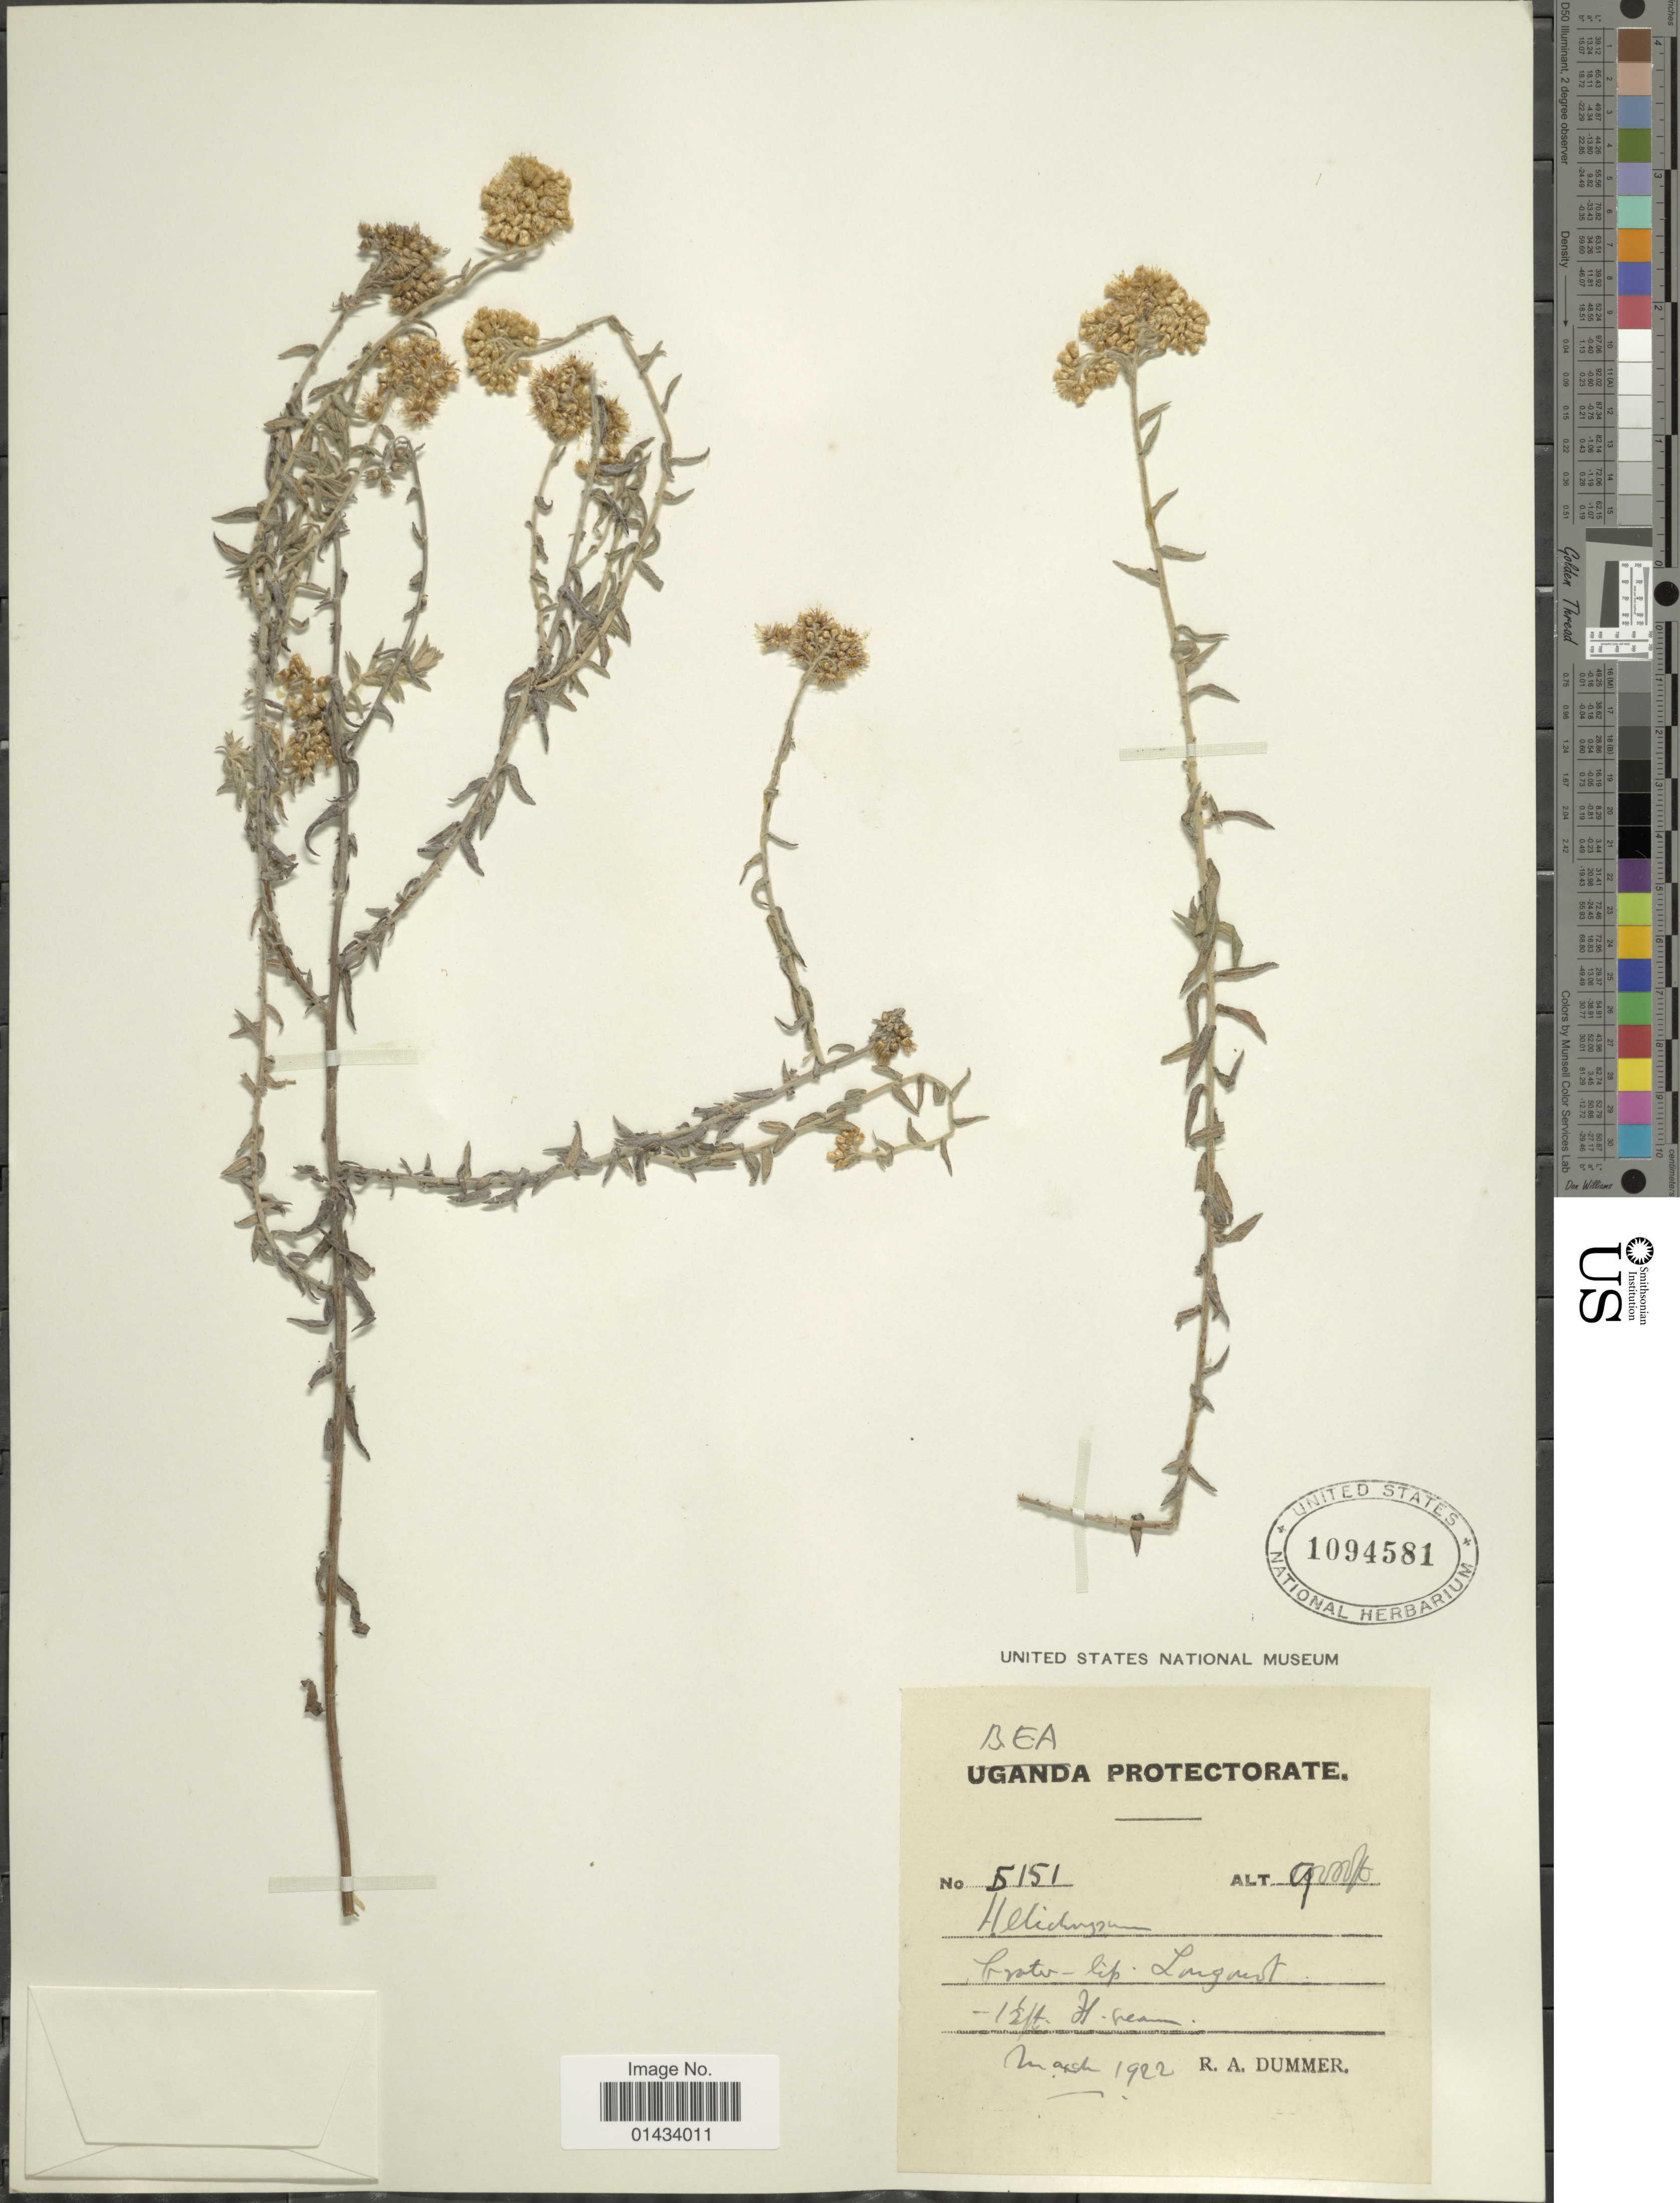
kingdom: Plantae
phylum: Tracheophyta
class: Magnoliopsida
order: Asterales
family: Asteraceae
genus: Helichrysum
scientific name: Helichrysum sp.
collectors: R. Dümmer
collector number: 5151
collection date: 1922-03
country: Kenya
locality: BEA Protectorate, Cratev, lip, longout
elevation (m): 2743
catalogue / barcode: US 1094581